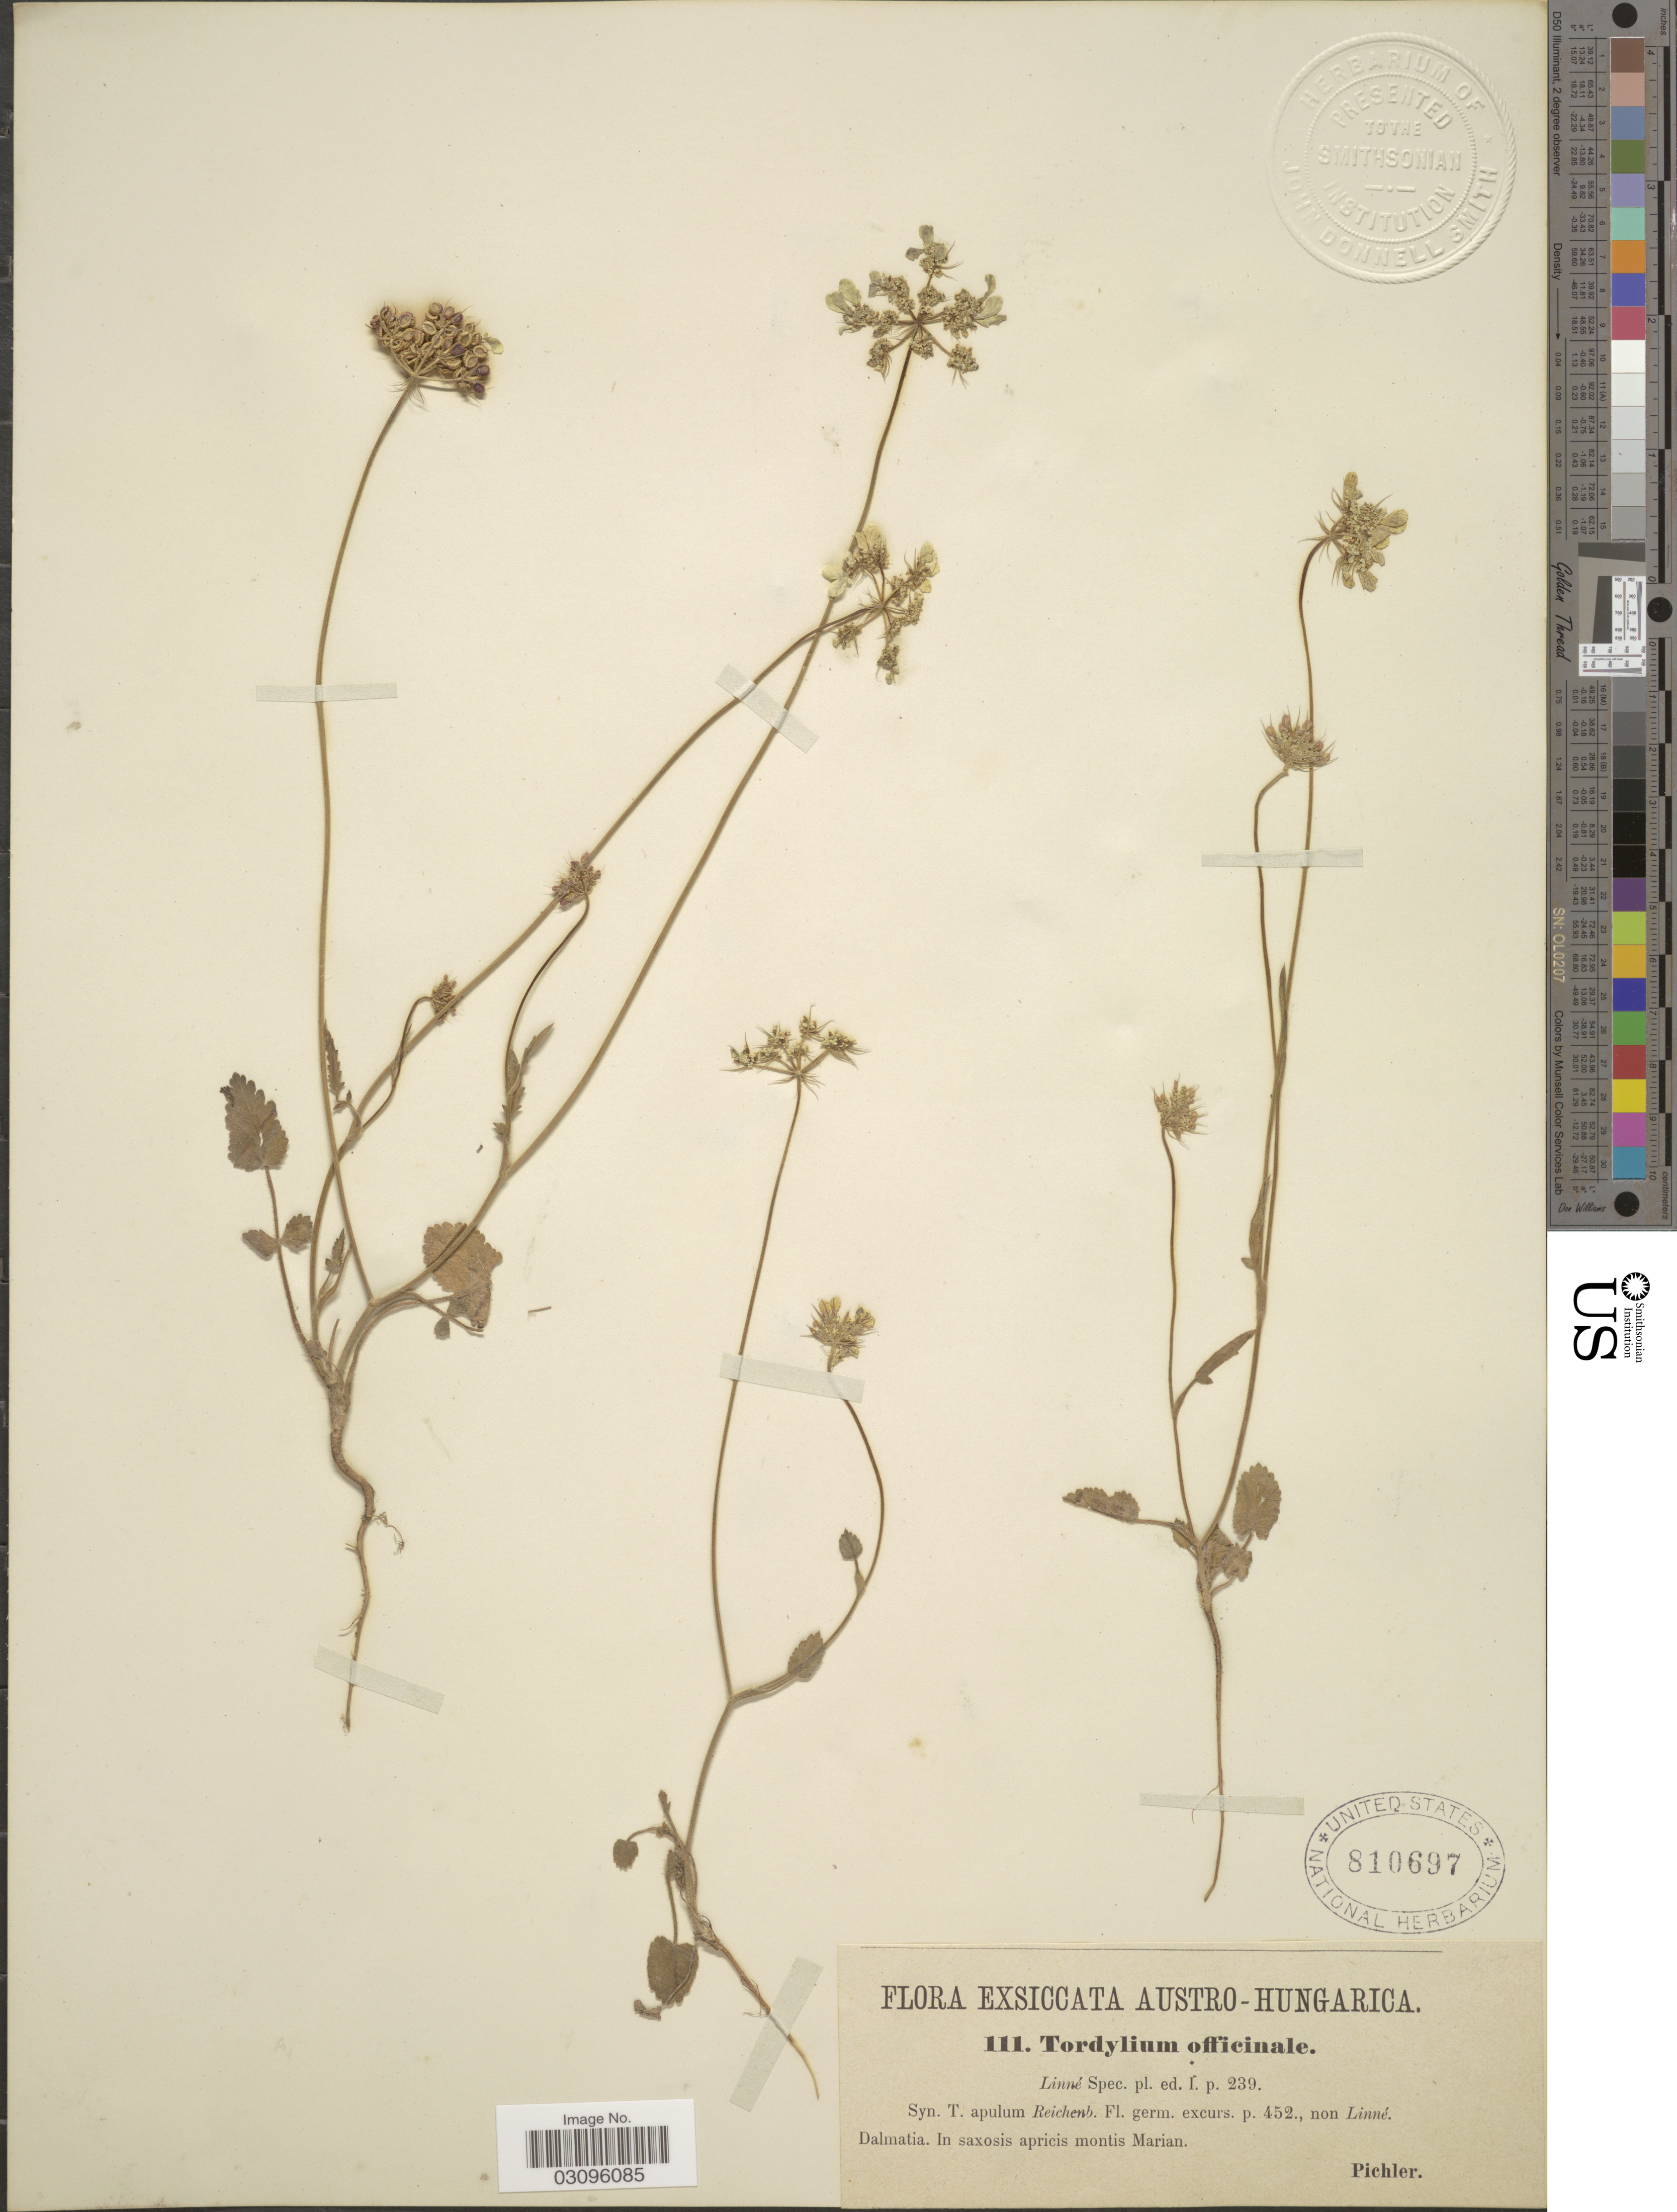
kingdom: Plantae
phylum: Tracheophyta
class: Magnoliopsida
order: Apiales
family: Apiaceae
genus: Tordylium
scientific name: Tordylium officinale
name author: L.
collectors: Pichler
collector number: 111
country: Croatia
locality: Austro-Hungarica. Dalmatia. In saxosis apricis montis Marian.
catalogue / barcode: US 810697